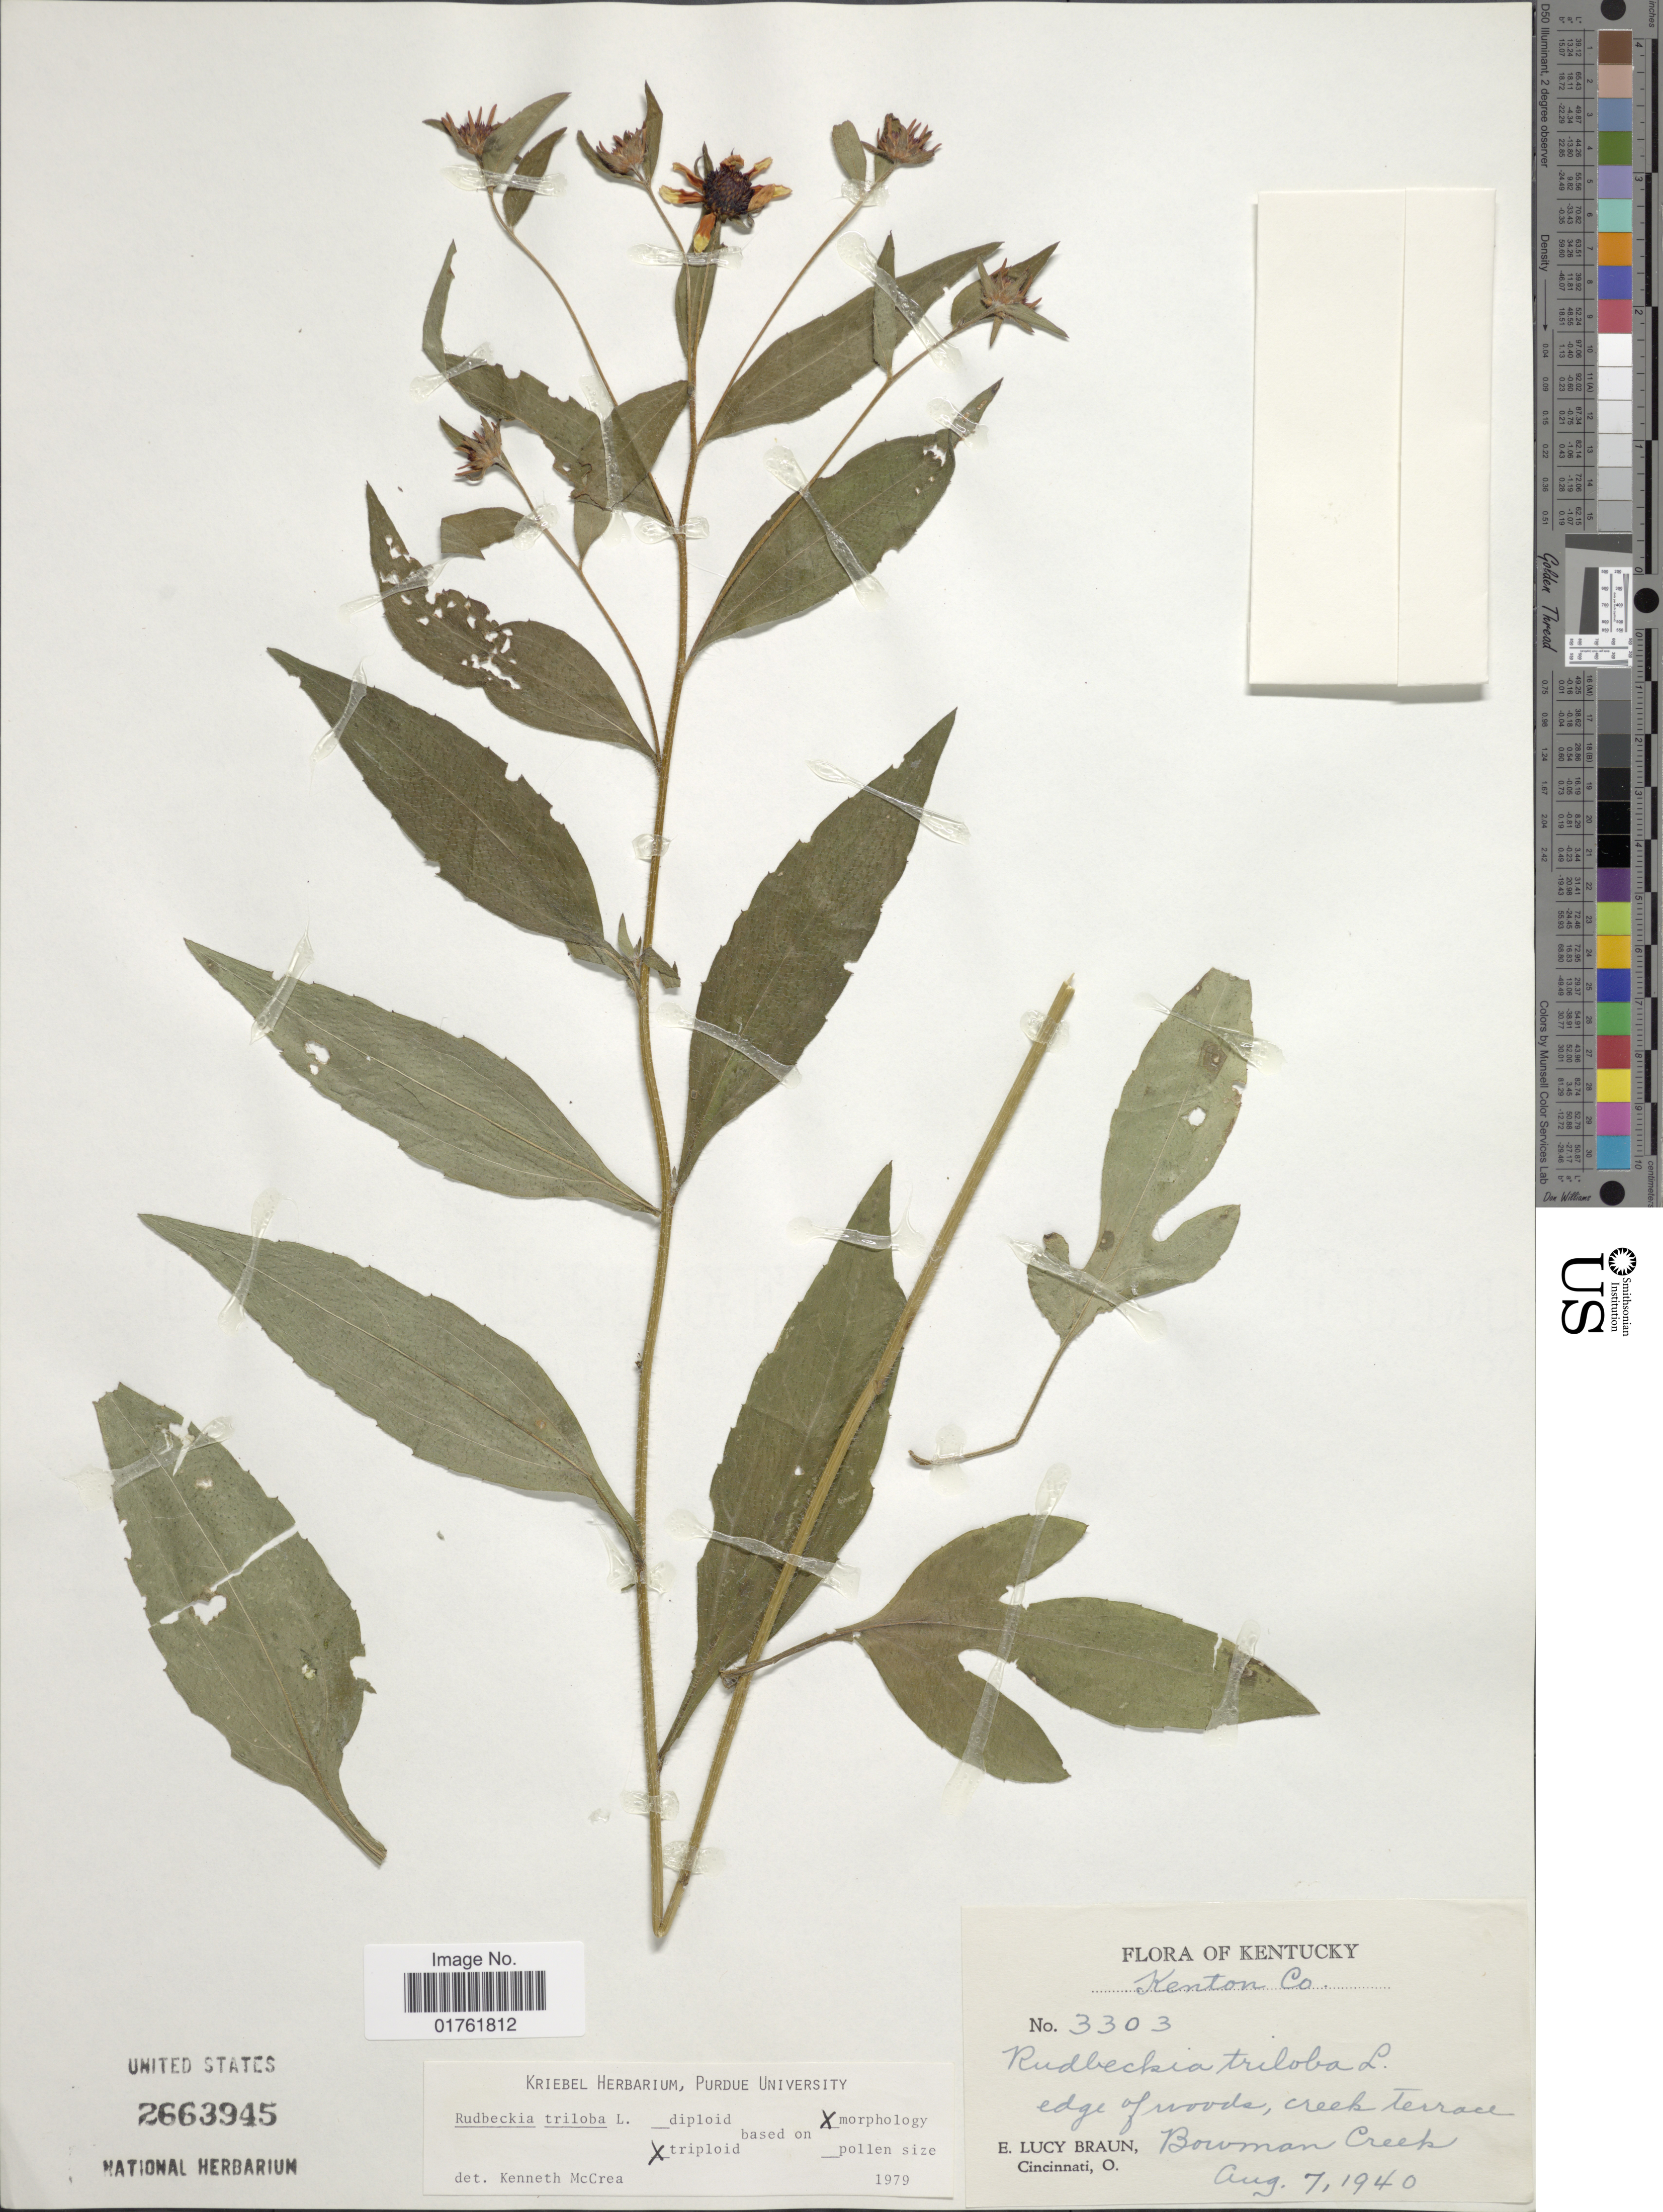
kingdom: Plantae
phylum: Tracheophyta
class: Magnoliopsida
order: Asterales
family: Asteraceae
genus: Rudbeckia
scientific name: Rudbeckia triloba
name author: L.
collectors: E. L. Braun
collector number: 3303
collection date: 1940-08-07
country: United States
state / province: Kentucky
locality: Kenton Co, edge of woods, creek terrace, Bowman Creek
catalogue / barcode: US 2663945